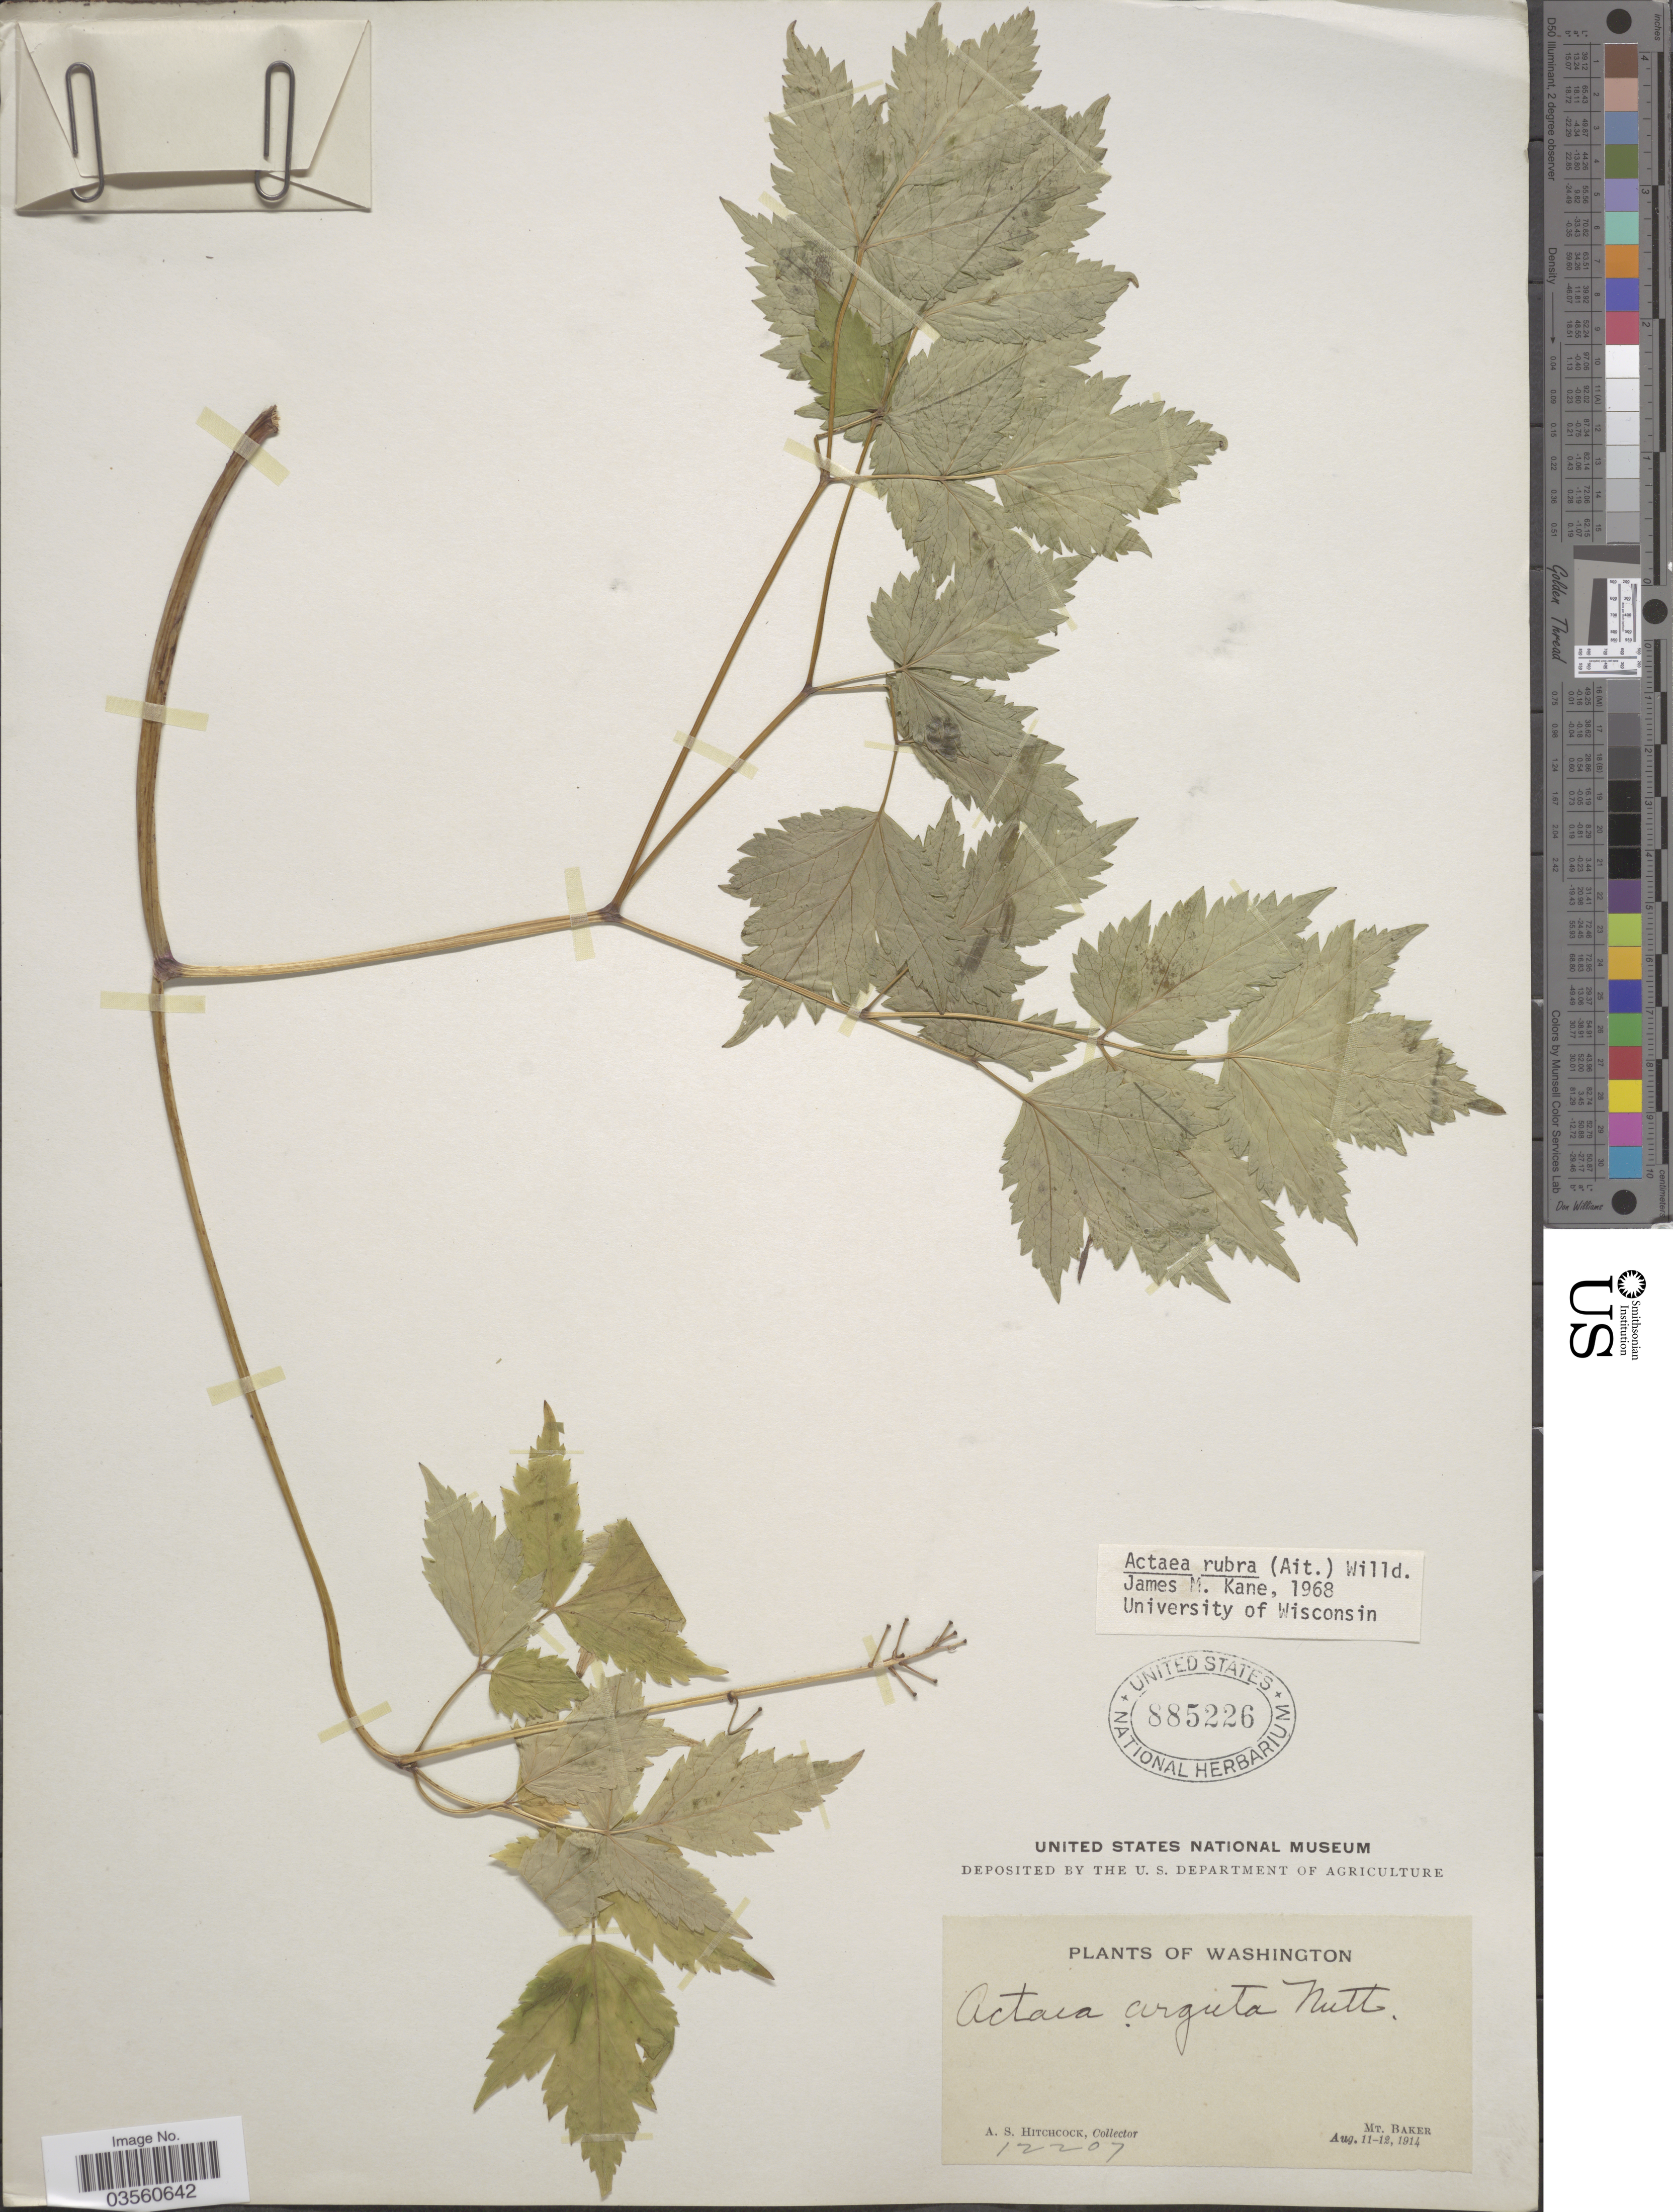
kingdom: Plantae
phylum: Tracheophyta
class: Magnoliopsida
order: Ranunculales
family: Ranunculaceae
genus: Actaea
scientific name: Actaea rubra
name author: (Aiton) Willd.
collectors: A. S. Hitchcock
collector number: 12207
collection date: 1914-08-11/1914-08-12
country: United States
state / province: Washington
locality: Mt. Baker.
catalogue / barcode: US 885226